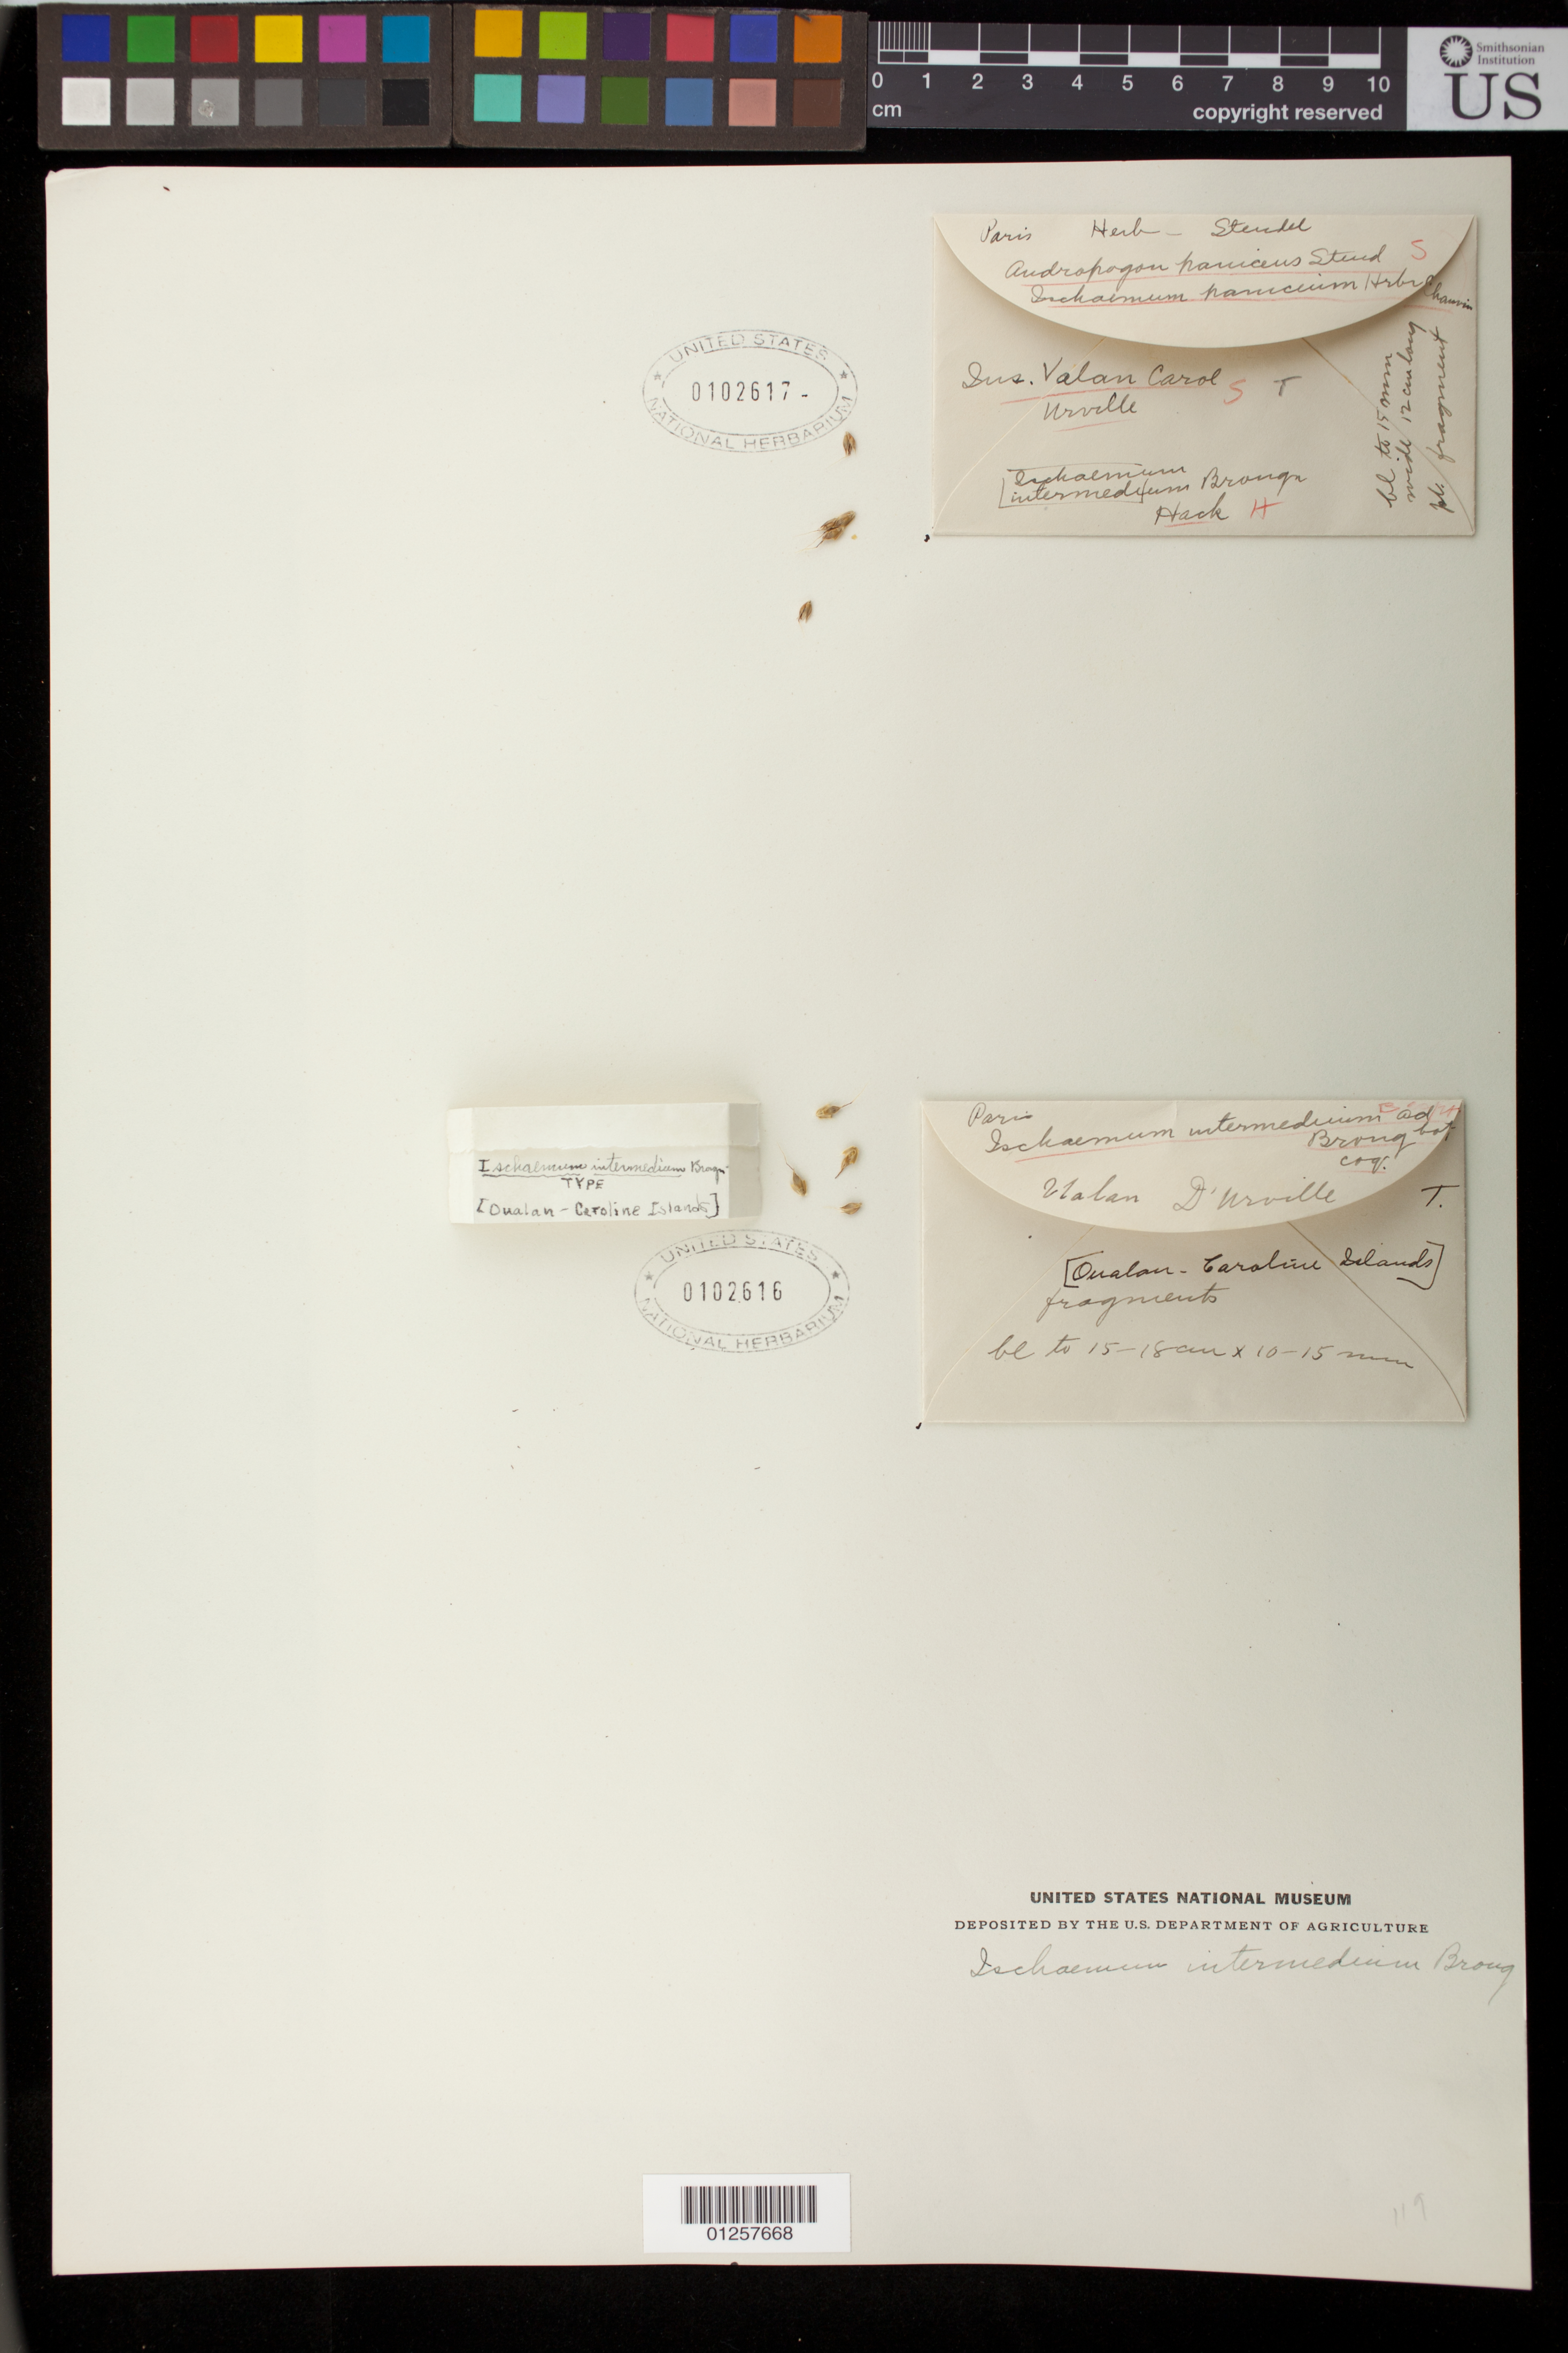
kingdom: Plantae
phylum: Tracheophyta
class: Liliopsida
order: Poales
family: Poaceae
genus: Ischaemum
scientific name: Ischaemum intermedium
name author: Brongn.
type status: Type Collection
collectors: J. d'Urville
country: Micronesia, Federated States of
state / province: Kosrae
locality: Oualan.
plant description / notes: Fragmentary material of type specimen ex herb Paris.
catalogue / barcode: US 102616